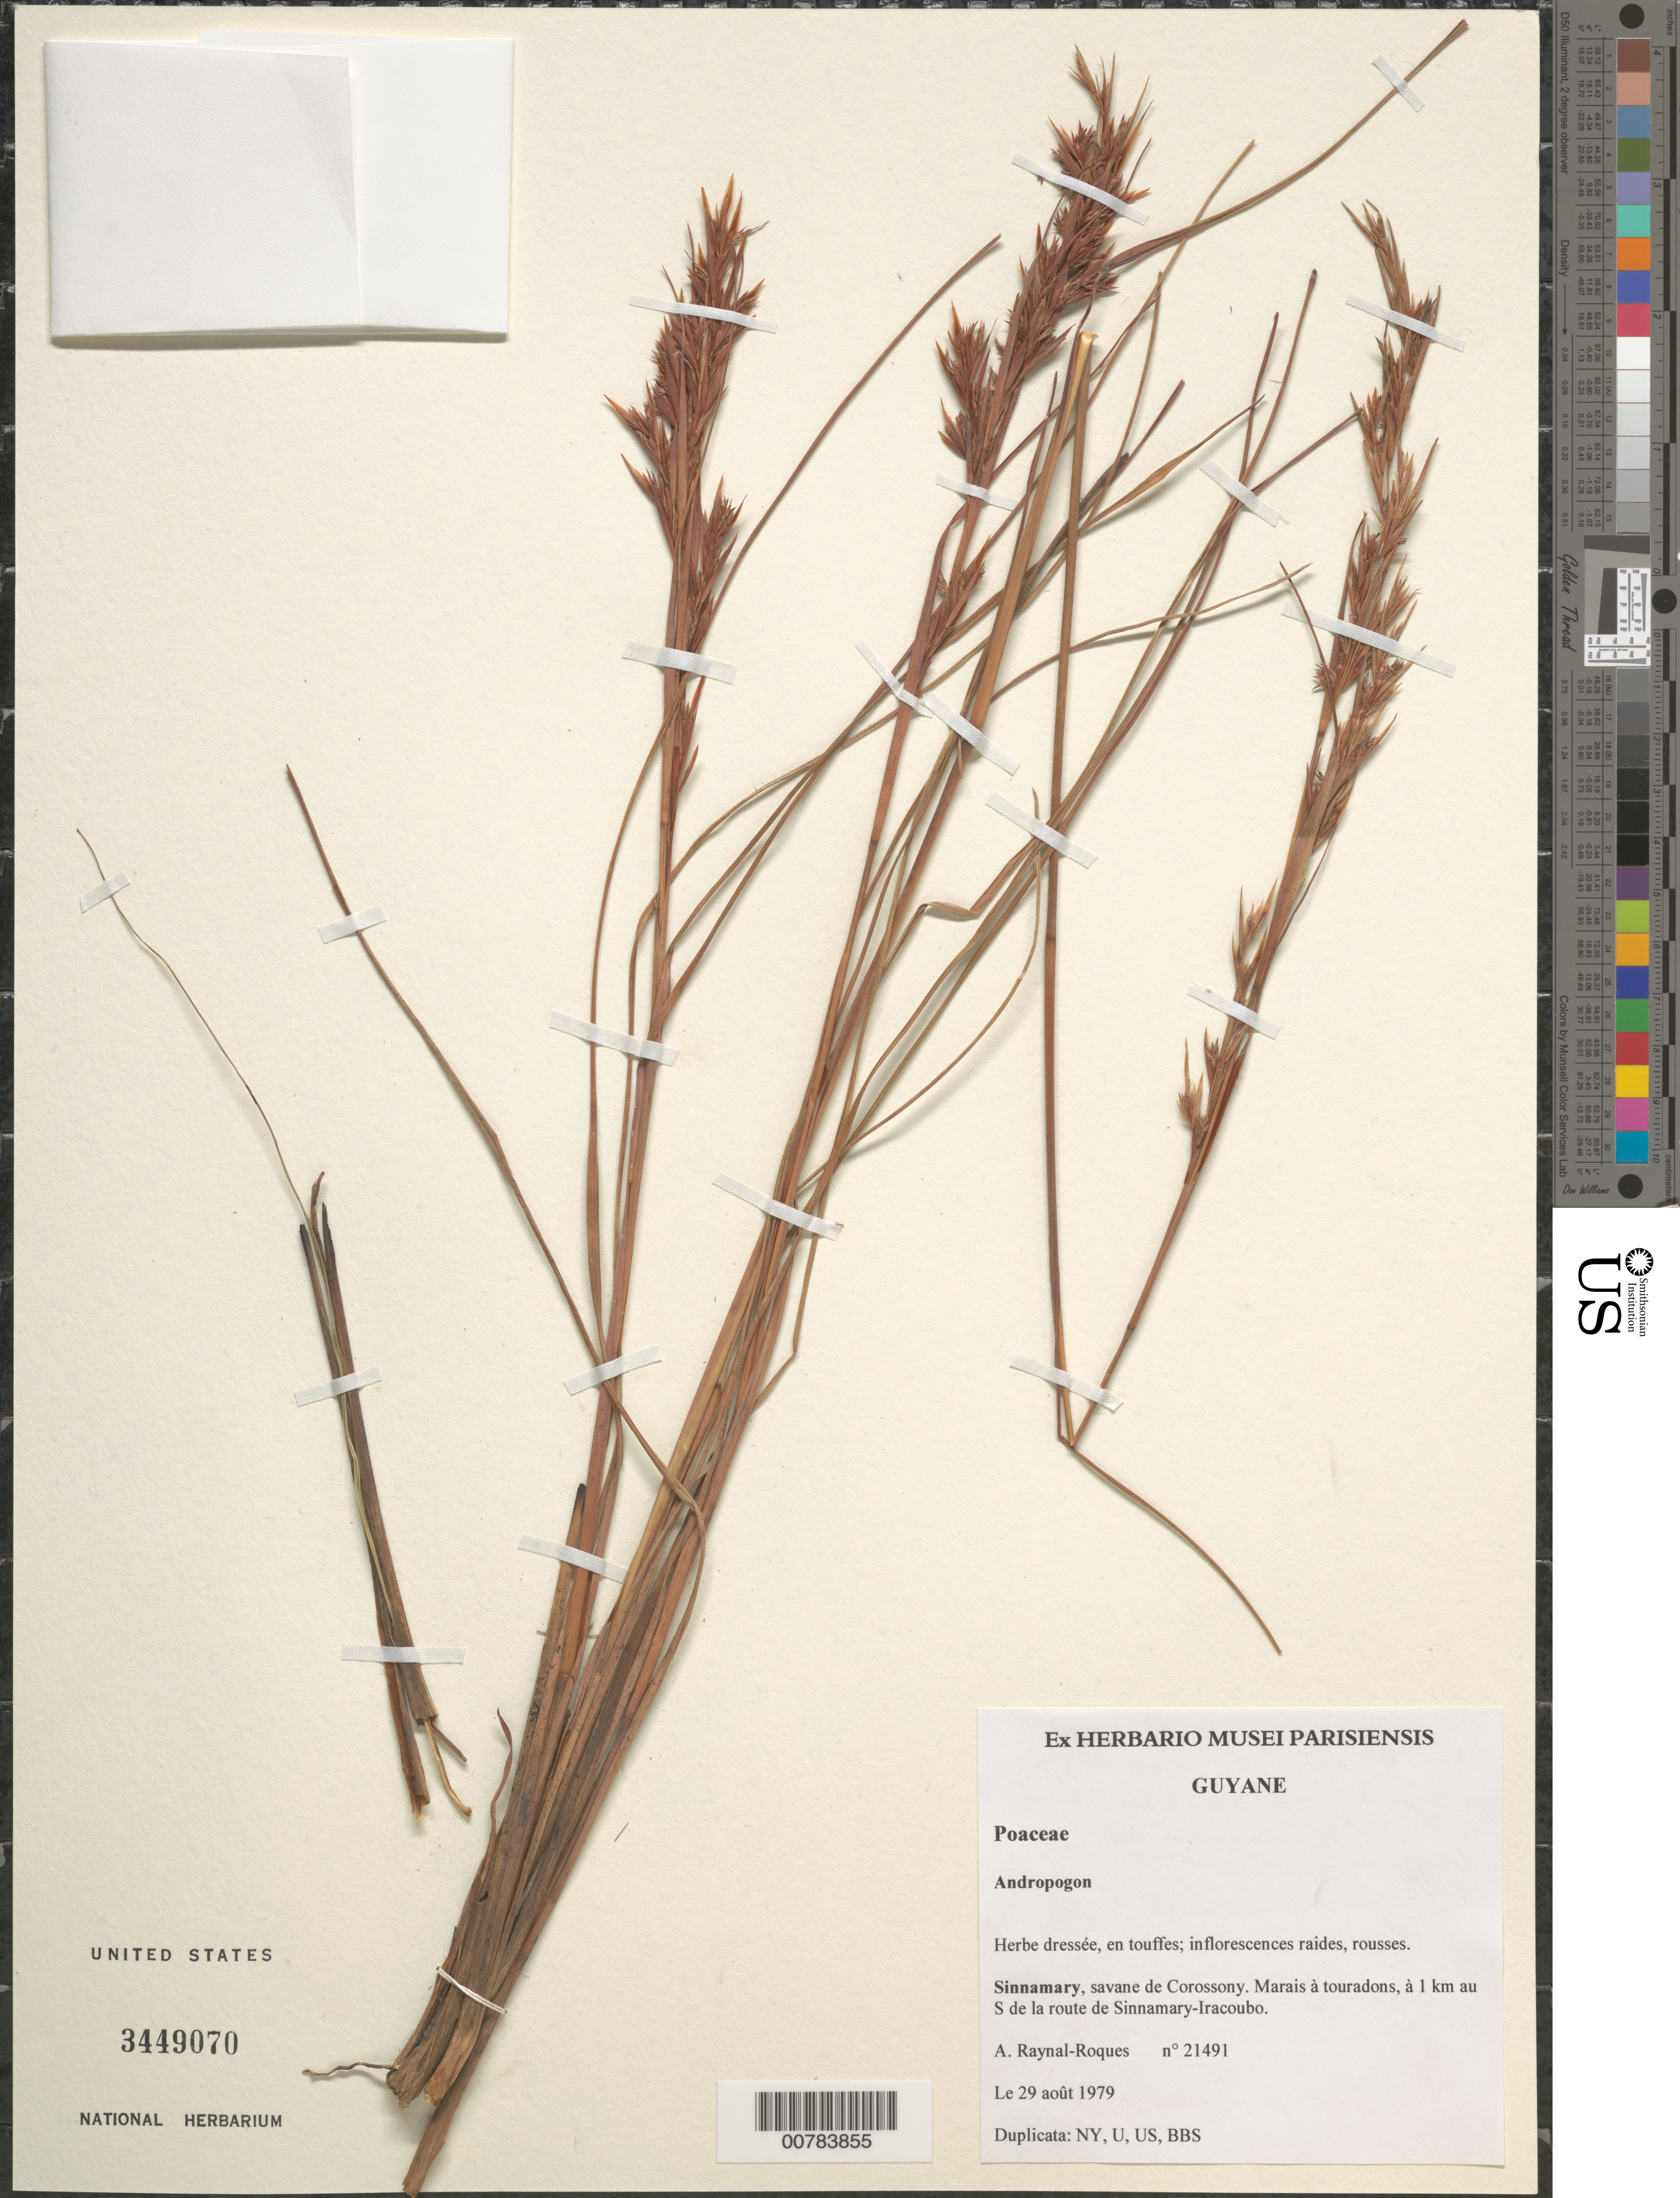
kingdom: Plantae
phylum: Tracheophyta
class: Liliopsida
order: Poales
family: Poaceae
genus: Andropogon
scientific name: Andropogon sp.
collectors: A. M. Raynal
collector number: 21419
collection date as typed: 29-Aug-79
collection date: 1979-08-29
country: French Guiana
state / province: Cayenne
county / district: Sinnamary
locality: Savane de Corossony, 1 km S de la route Sinnamary-Iracoubo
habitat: Savane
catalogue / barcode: US 3449070